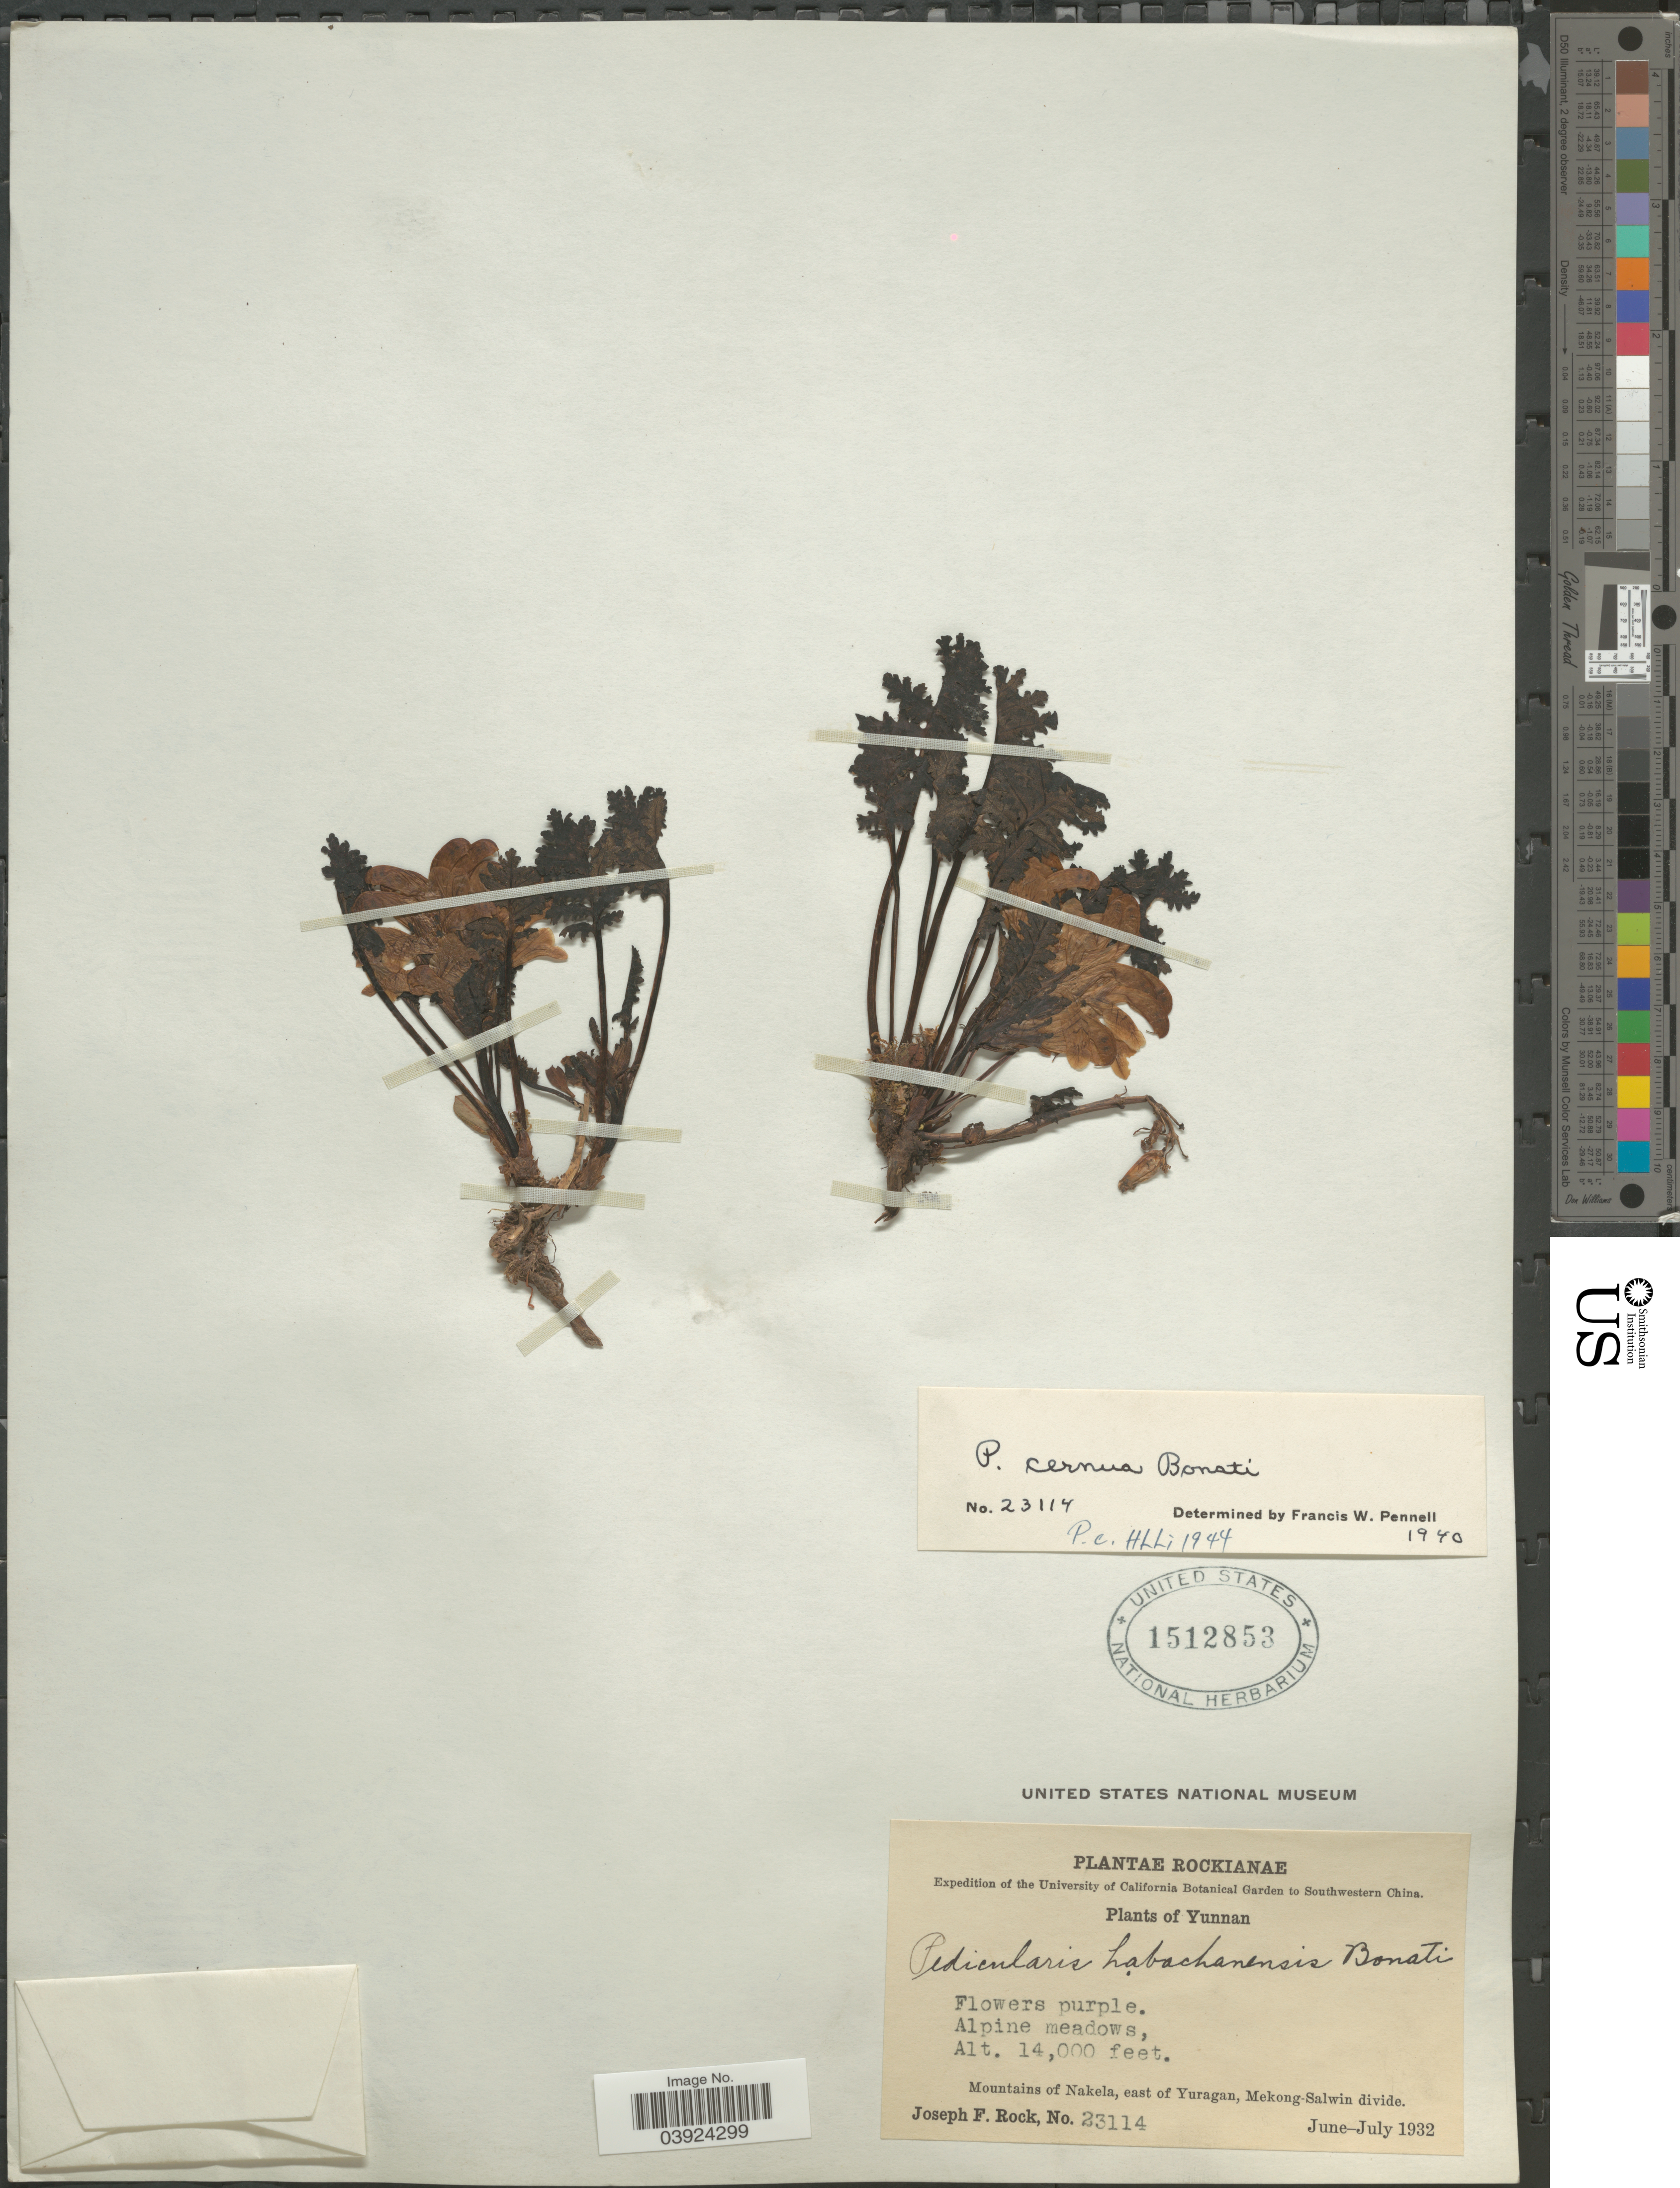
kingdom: Plantae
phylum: Tracheophyta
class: Magnoliopsida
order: Lamiales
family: Orobanchaceae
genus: Pedicularis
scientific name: Pedicularis cernua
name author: Bonati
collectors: J. F. Rock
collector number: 23114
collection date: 1932-06/1932-07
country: China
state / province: Yunnan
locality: Southwestern China. Mountains of Nakela, east of Yuragan, Mekong-Salwin divide.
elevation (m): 4267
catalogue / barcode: US 1512853